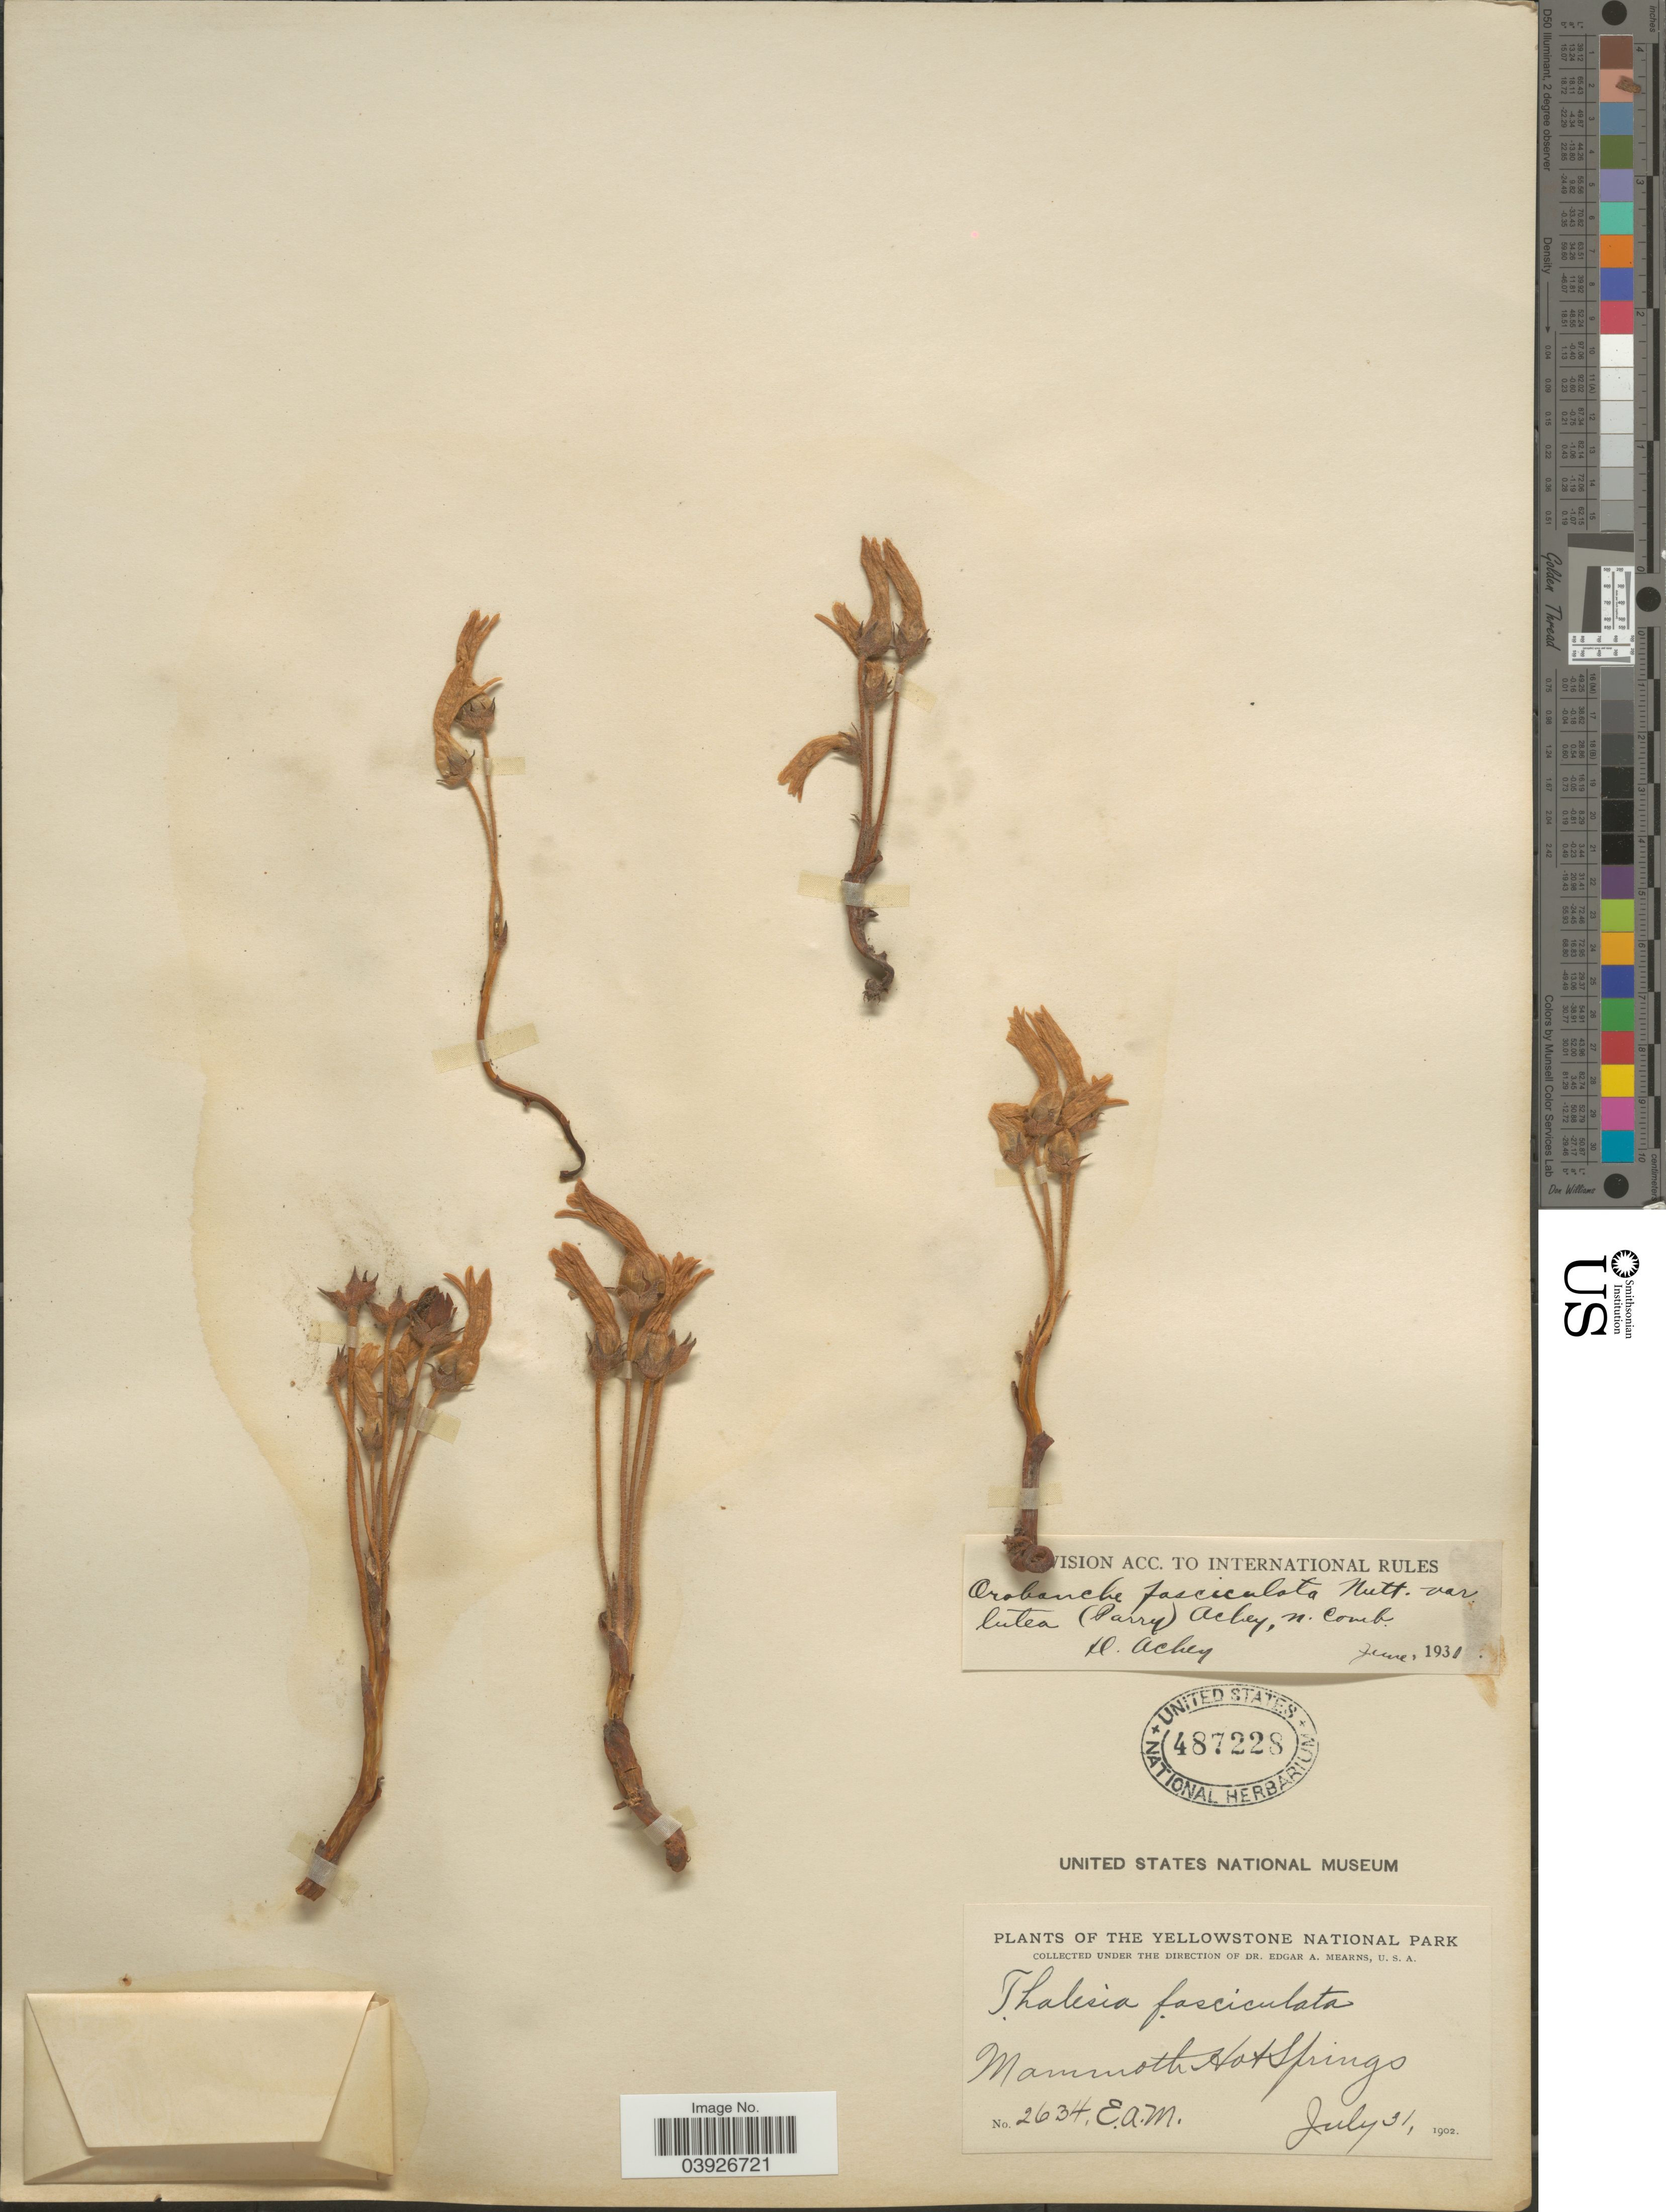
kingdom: Plantae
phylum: Tracheophyta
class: Magnoliopsida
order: Lamiales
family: Orobanchaceae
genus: Aphyllon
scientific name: Aphyllon fasciculatum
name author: (Nutt.) Torr. & A. Gray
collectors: E. A. Mearns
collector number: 2634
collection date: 1902-07-31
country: United States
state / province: Wyoming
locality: The Yellowstone National Park. Mammoth Hot Springs.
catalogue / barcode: US 487228